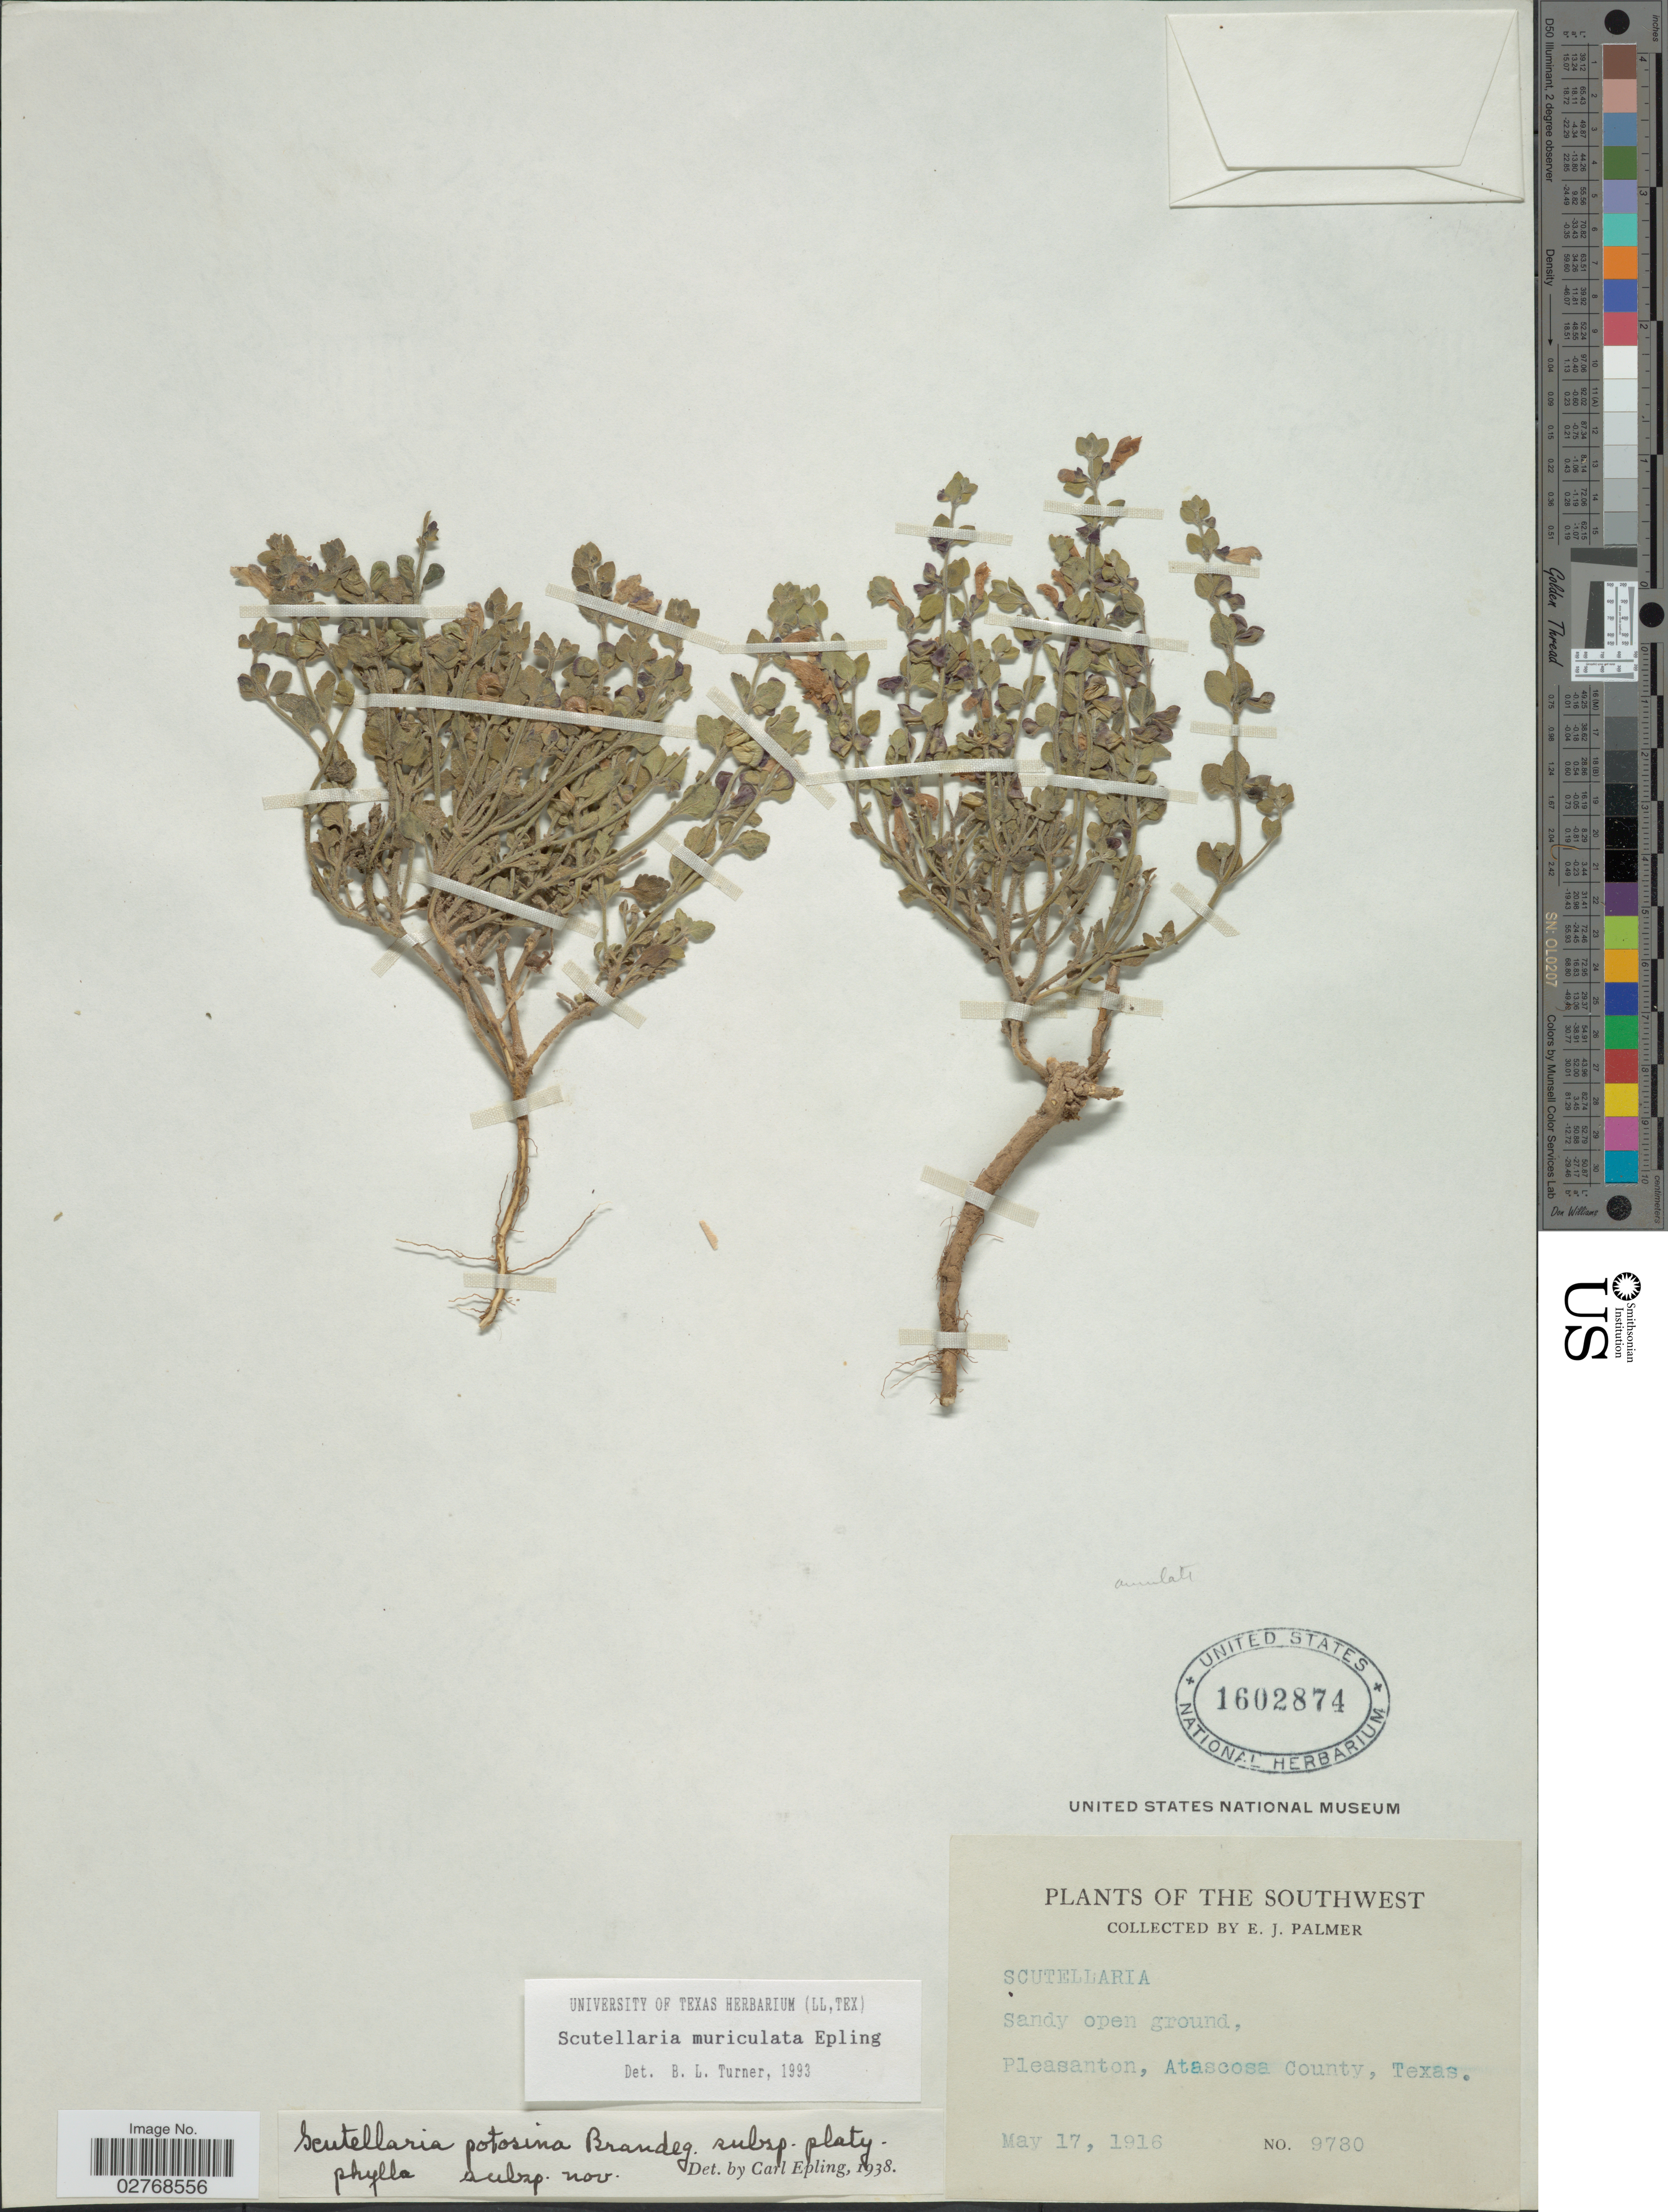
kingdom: Plantae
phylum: Tracheophyta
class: Magnoliopsida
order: Lamiales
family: Lamiaceae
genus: Scutellaria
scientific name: Scutellaria muriculata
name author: Epling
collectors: E. J. Palmer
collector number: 9780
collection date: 1916-05-17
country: United States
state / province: Texas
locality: The Southwest. Pleasanton, Atascosa County.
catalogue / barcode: US 1602874